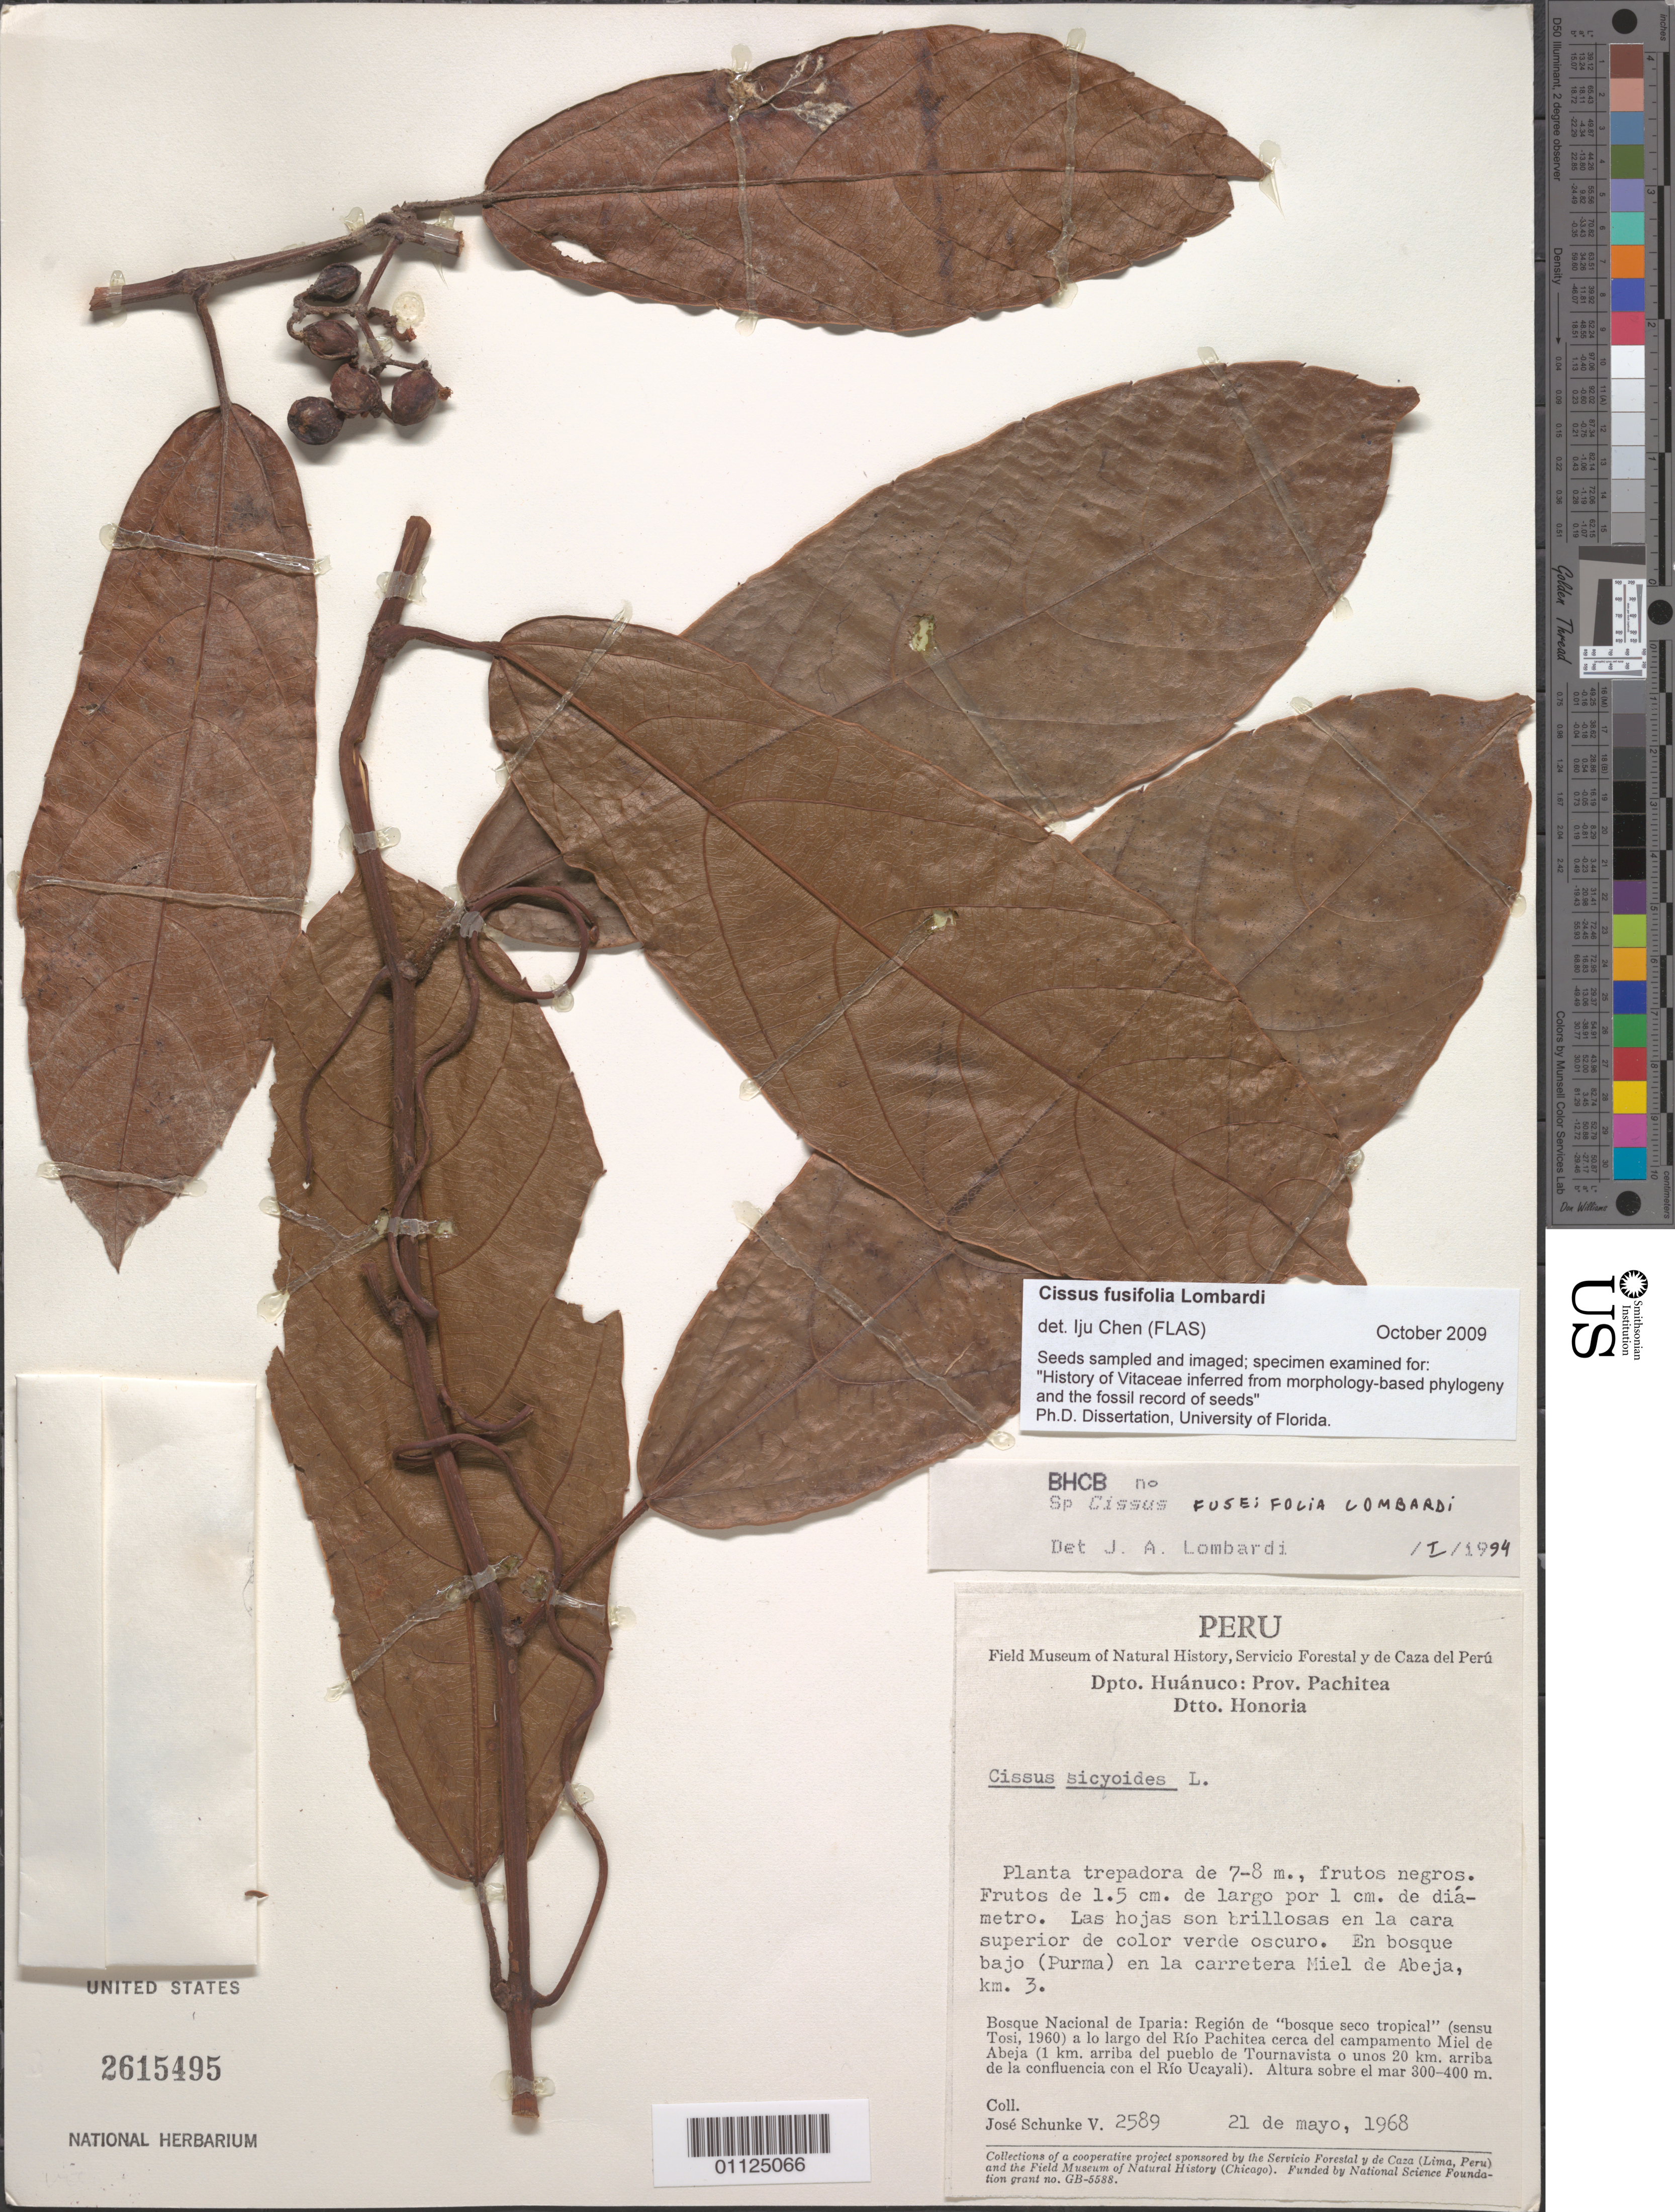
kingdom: Plantae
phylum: Tracheophyta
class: Magnoliopsida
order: Vitales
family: Vitaceae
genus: Cissus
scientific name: Cissus fusifolia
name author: Lombardi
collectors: J. Schunke Vigo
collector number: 2589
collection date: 1968-05-21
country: Peru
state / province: Huánuco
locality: Prov. Pachitea. Dtto. Honoria.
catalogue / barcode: US 2615495